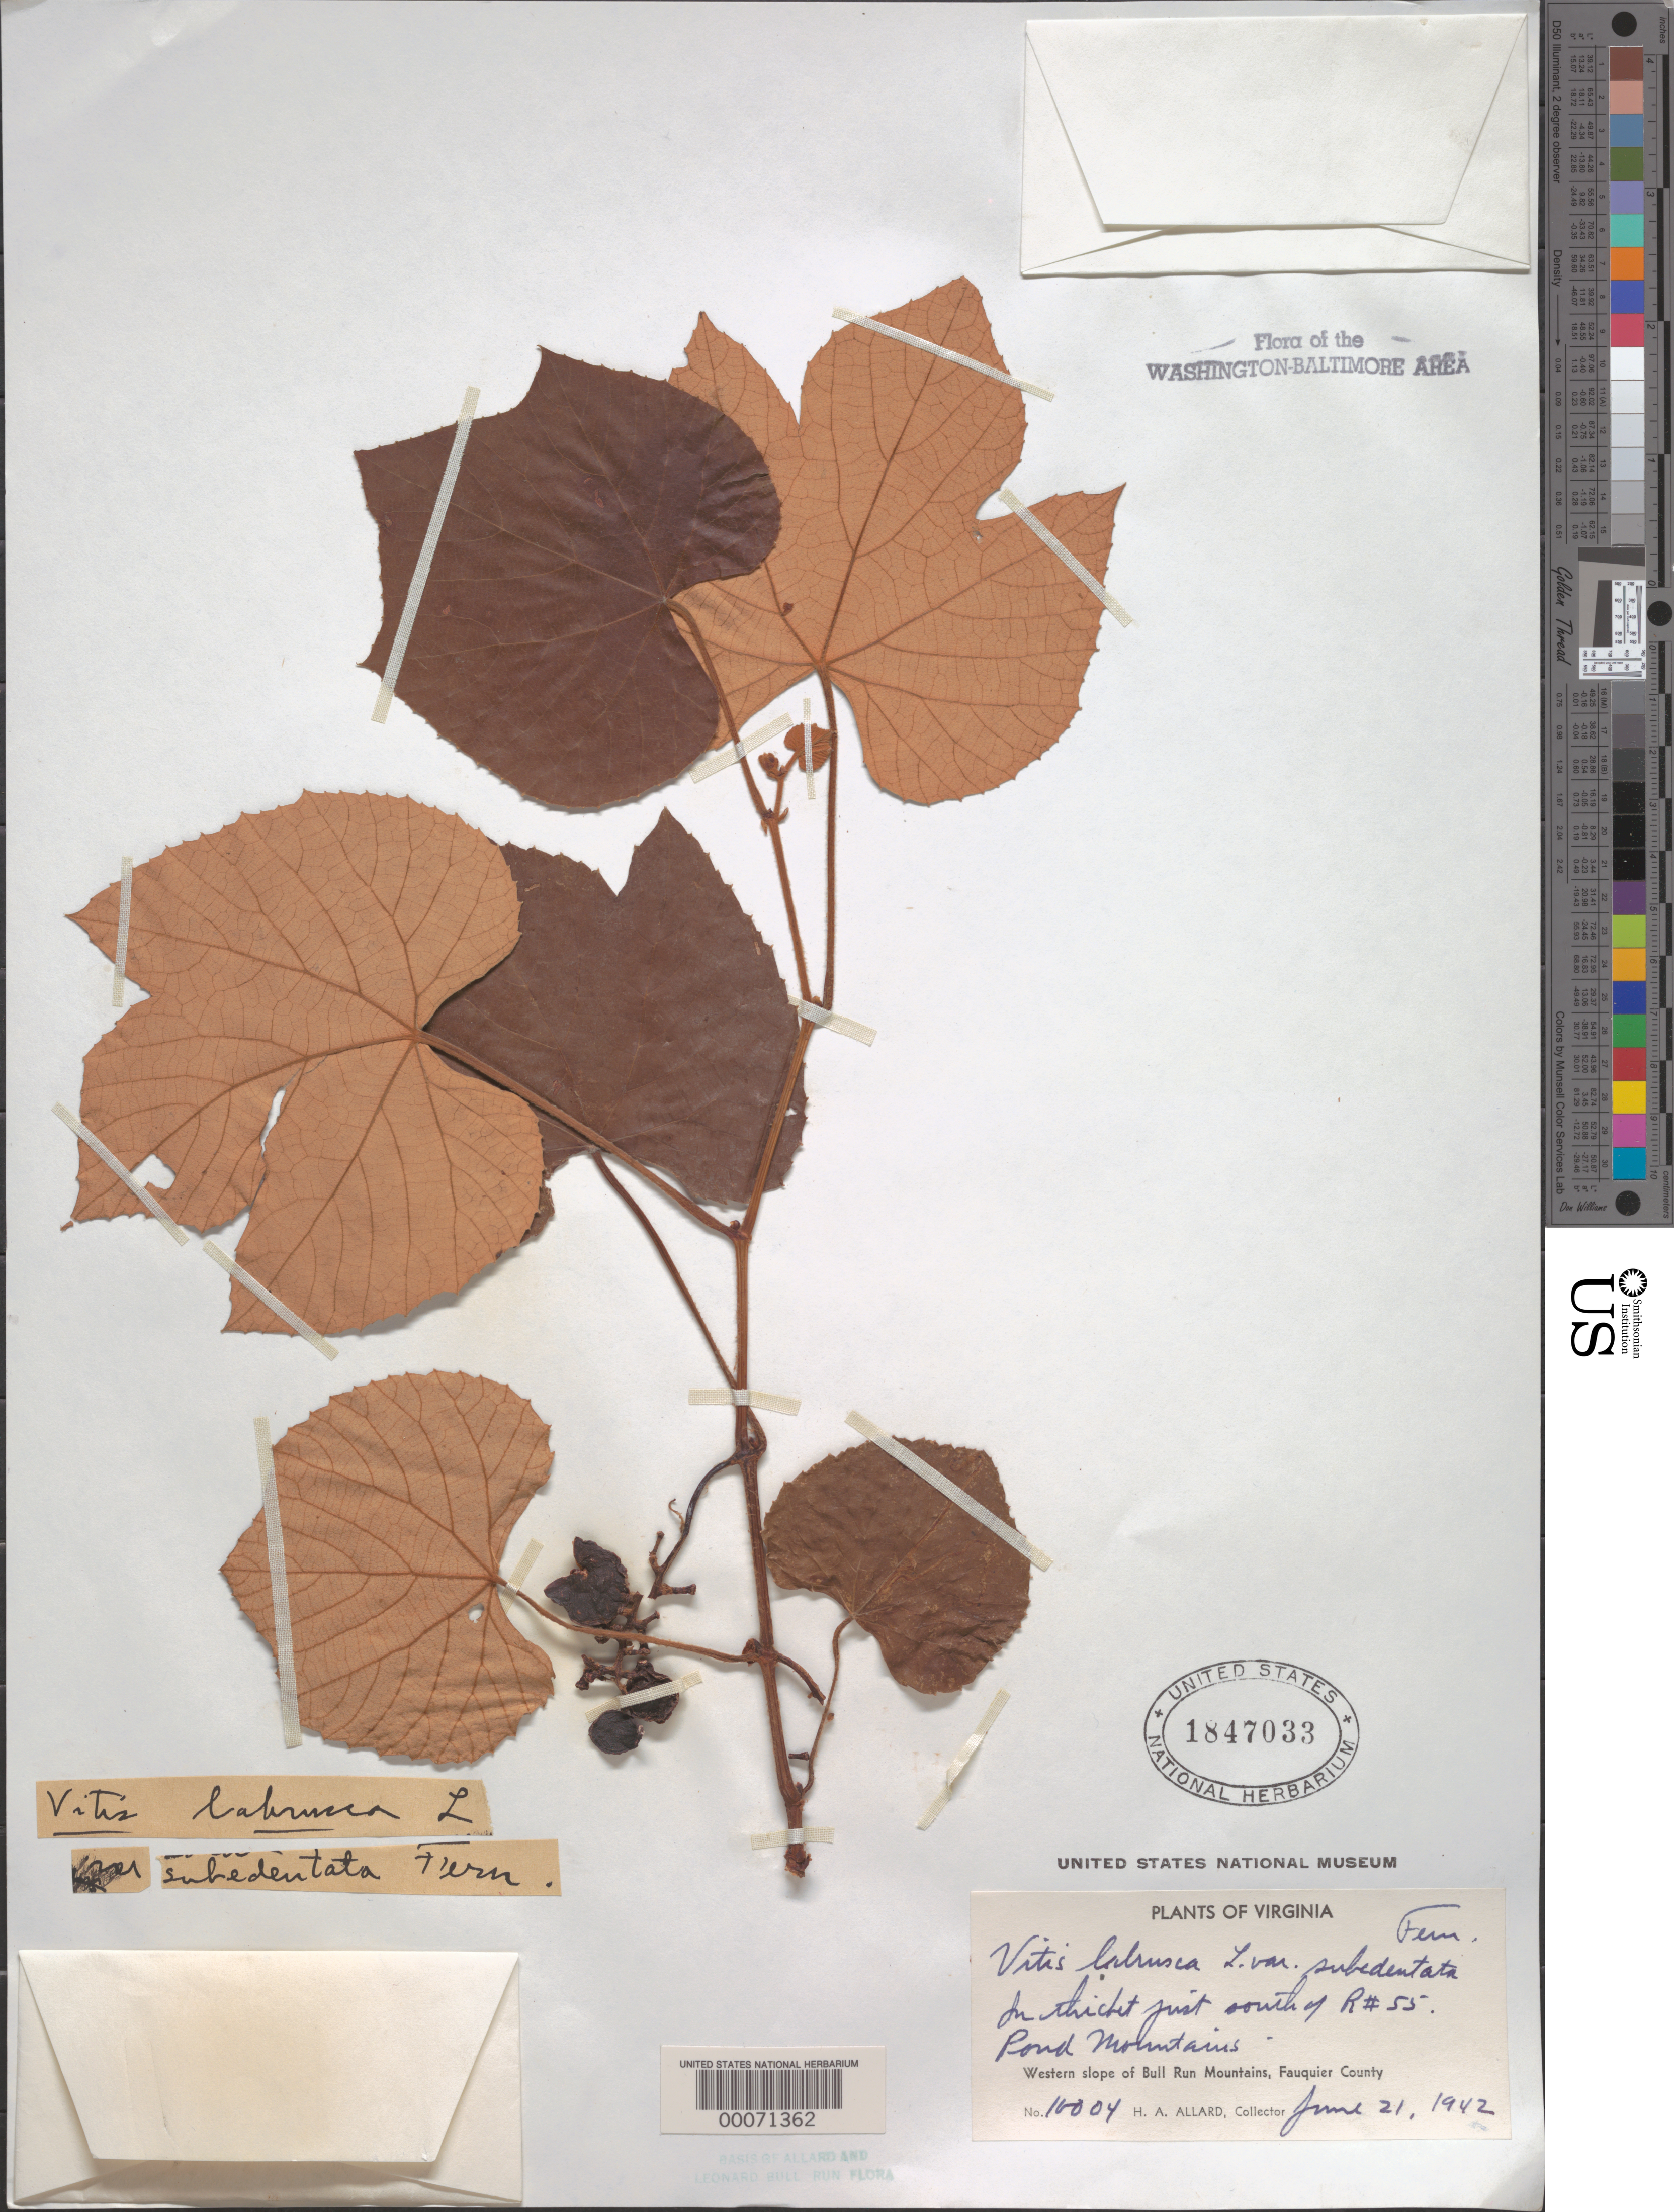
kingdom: Plantae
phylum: Tracheophyta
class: Magnoliopsida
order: Vitales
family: Vitaceae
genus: Vitis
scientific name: Vitis labrusca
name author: L.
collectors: H. A. Allard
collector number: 10004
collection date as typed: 21 Jun 1942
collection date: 1942-06-21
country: United States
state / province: Virginia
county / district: Fauquier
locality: South of Route 55, Pond Mountains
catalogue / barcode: US 1847033